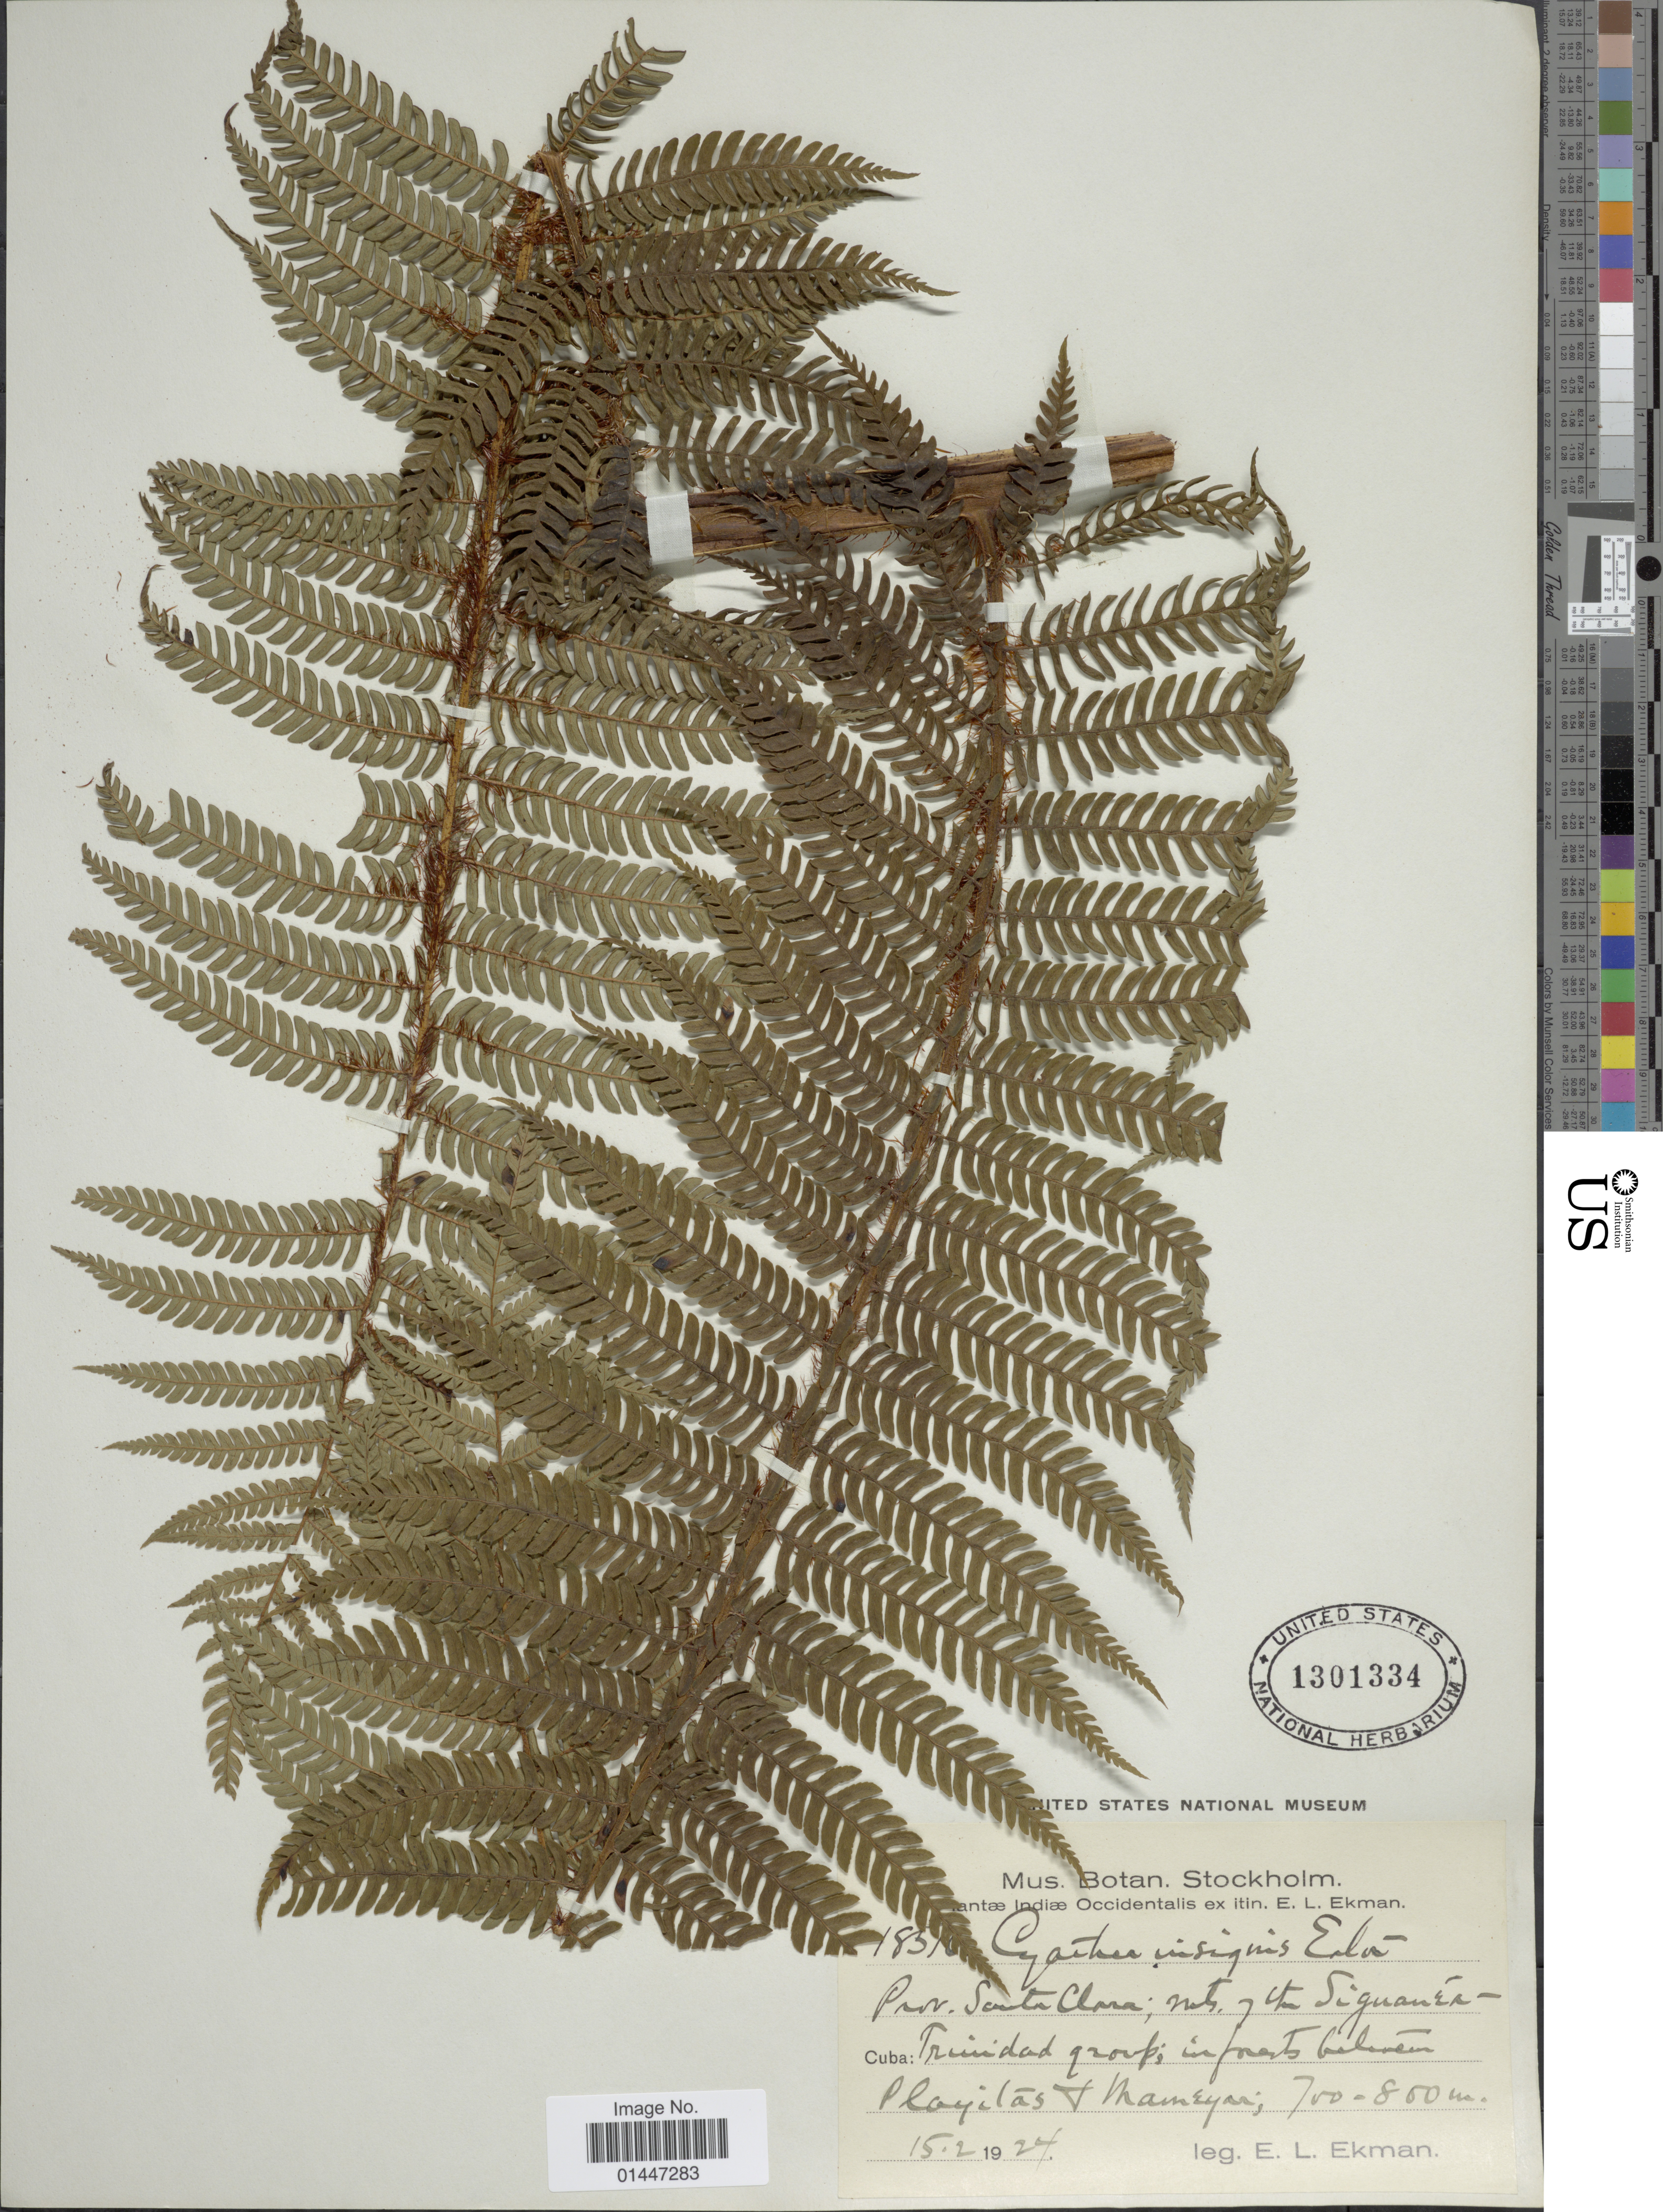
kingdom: Plantae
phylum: Tracheophyta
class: Polypodiopsida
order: Cyatheales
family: Cyatheaceae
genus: Sphaeropteris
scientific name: Sphaeropteris insignis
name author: (Eaton) R.M. Tryon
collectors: E. L. Ekman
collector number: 185!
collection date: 1924-02-15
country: Cuba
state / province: Las Villas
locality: Prov. Santa Clara; mts. 7th Siguanea - Cuba: Trinidad group; in forests between Playitas & Mameyar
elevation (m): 700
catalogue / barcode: US 1301334